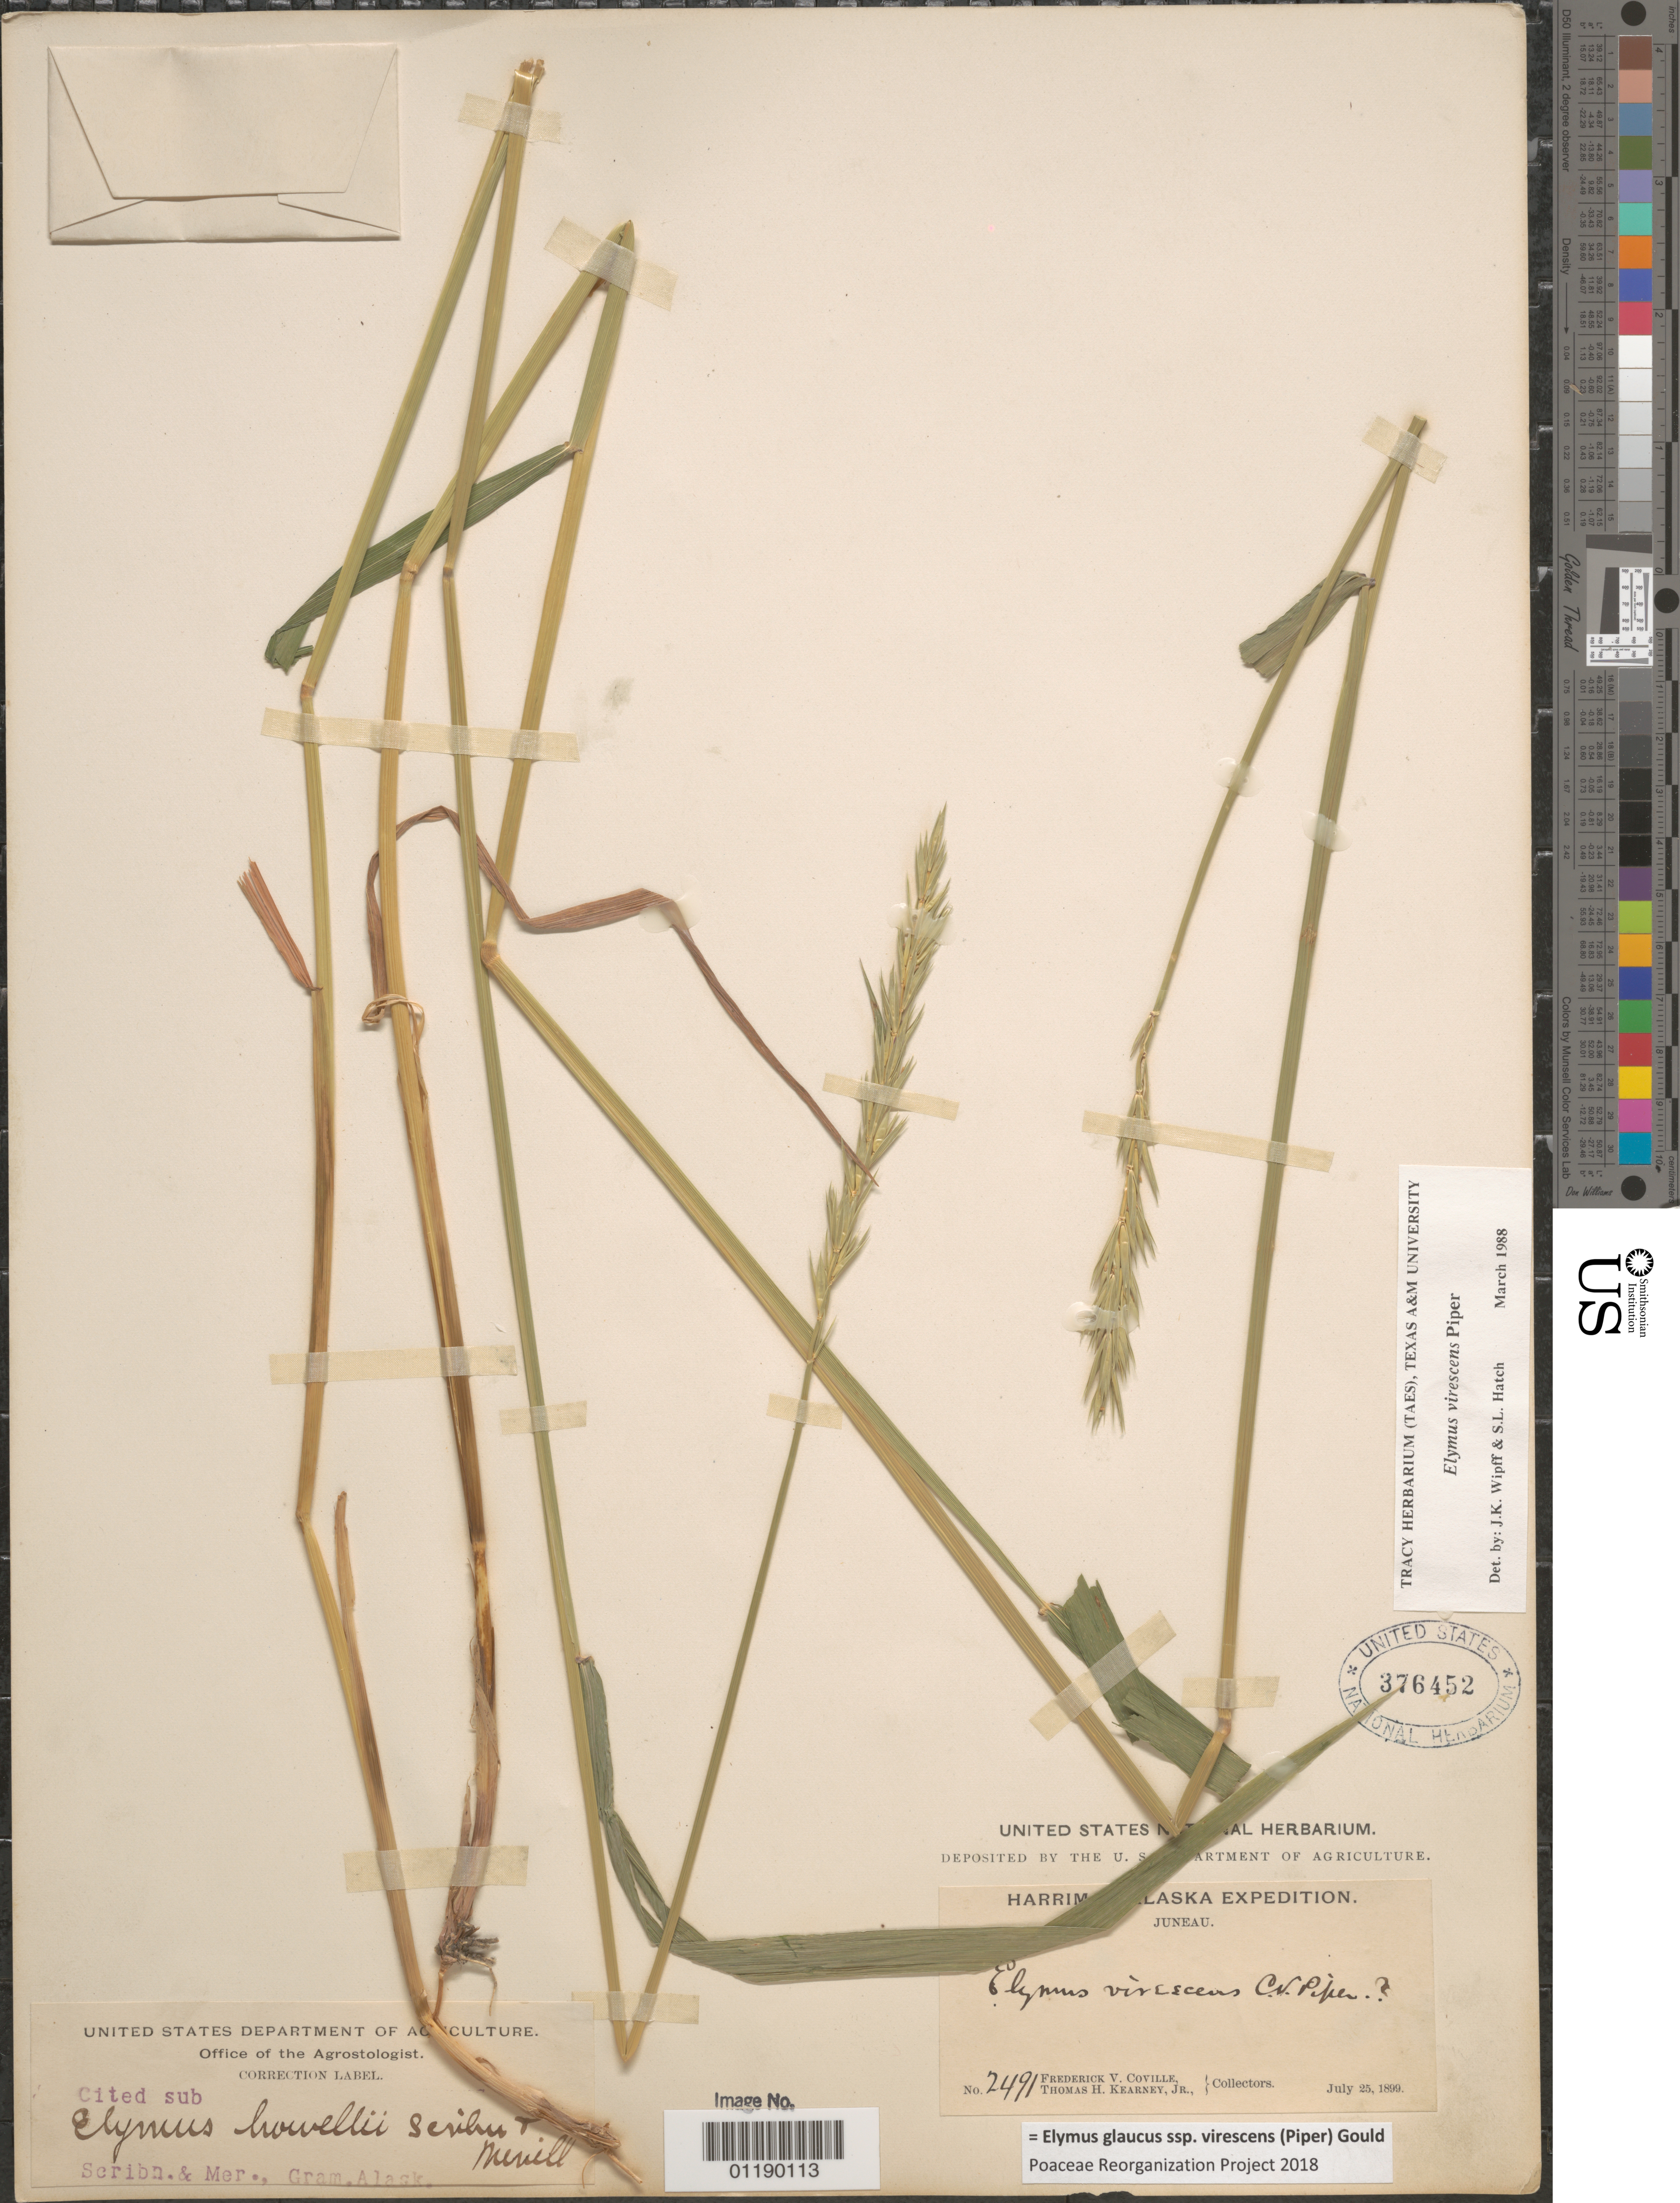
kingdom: Plantae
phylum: Tracheophyta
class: Liliopsida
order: Poales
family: Poaceae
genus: Elymus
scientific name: Elymus glaucus subsp. virescens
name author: (Piper) Gould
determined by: Poaceae Reorganization Project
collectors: F. V. Coville & T. H. Kearney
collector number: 2491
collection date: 1899-07-25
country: United States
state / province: Alaska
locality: Juneau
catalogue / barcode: US 376452